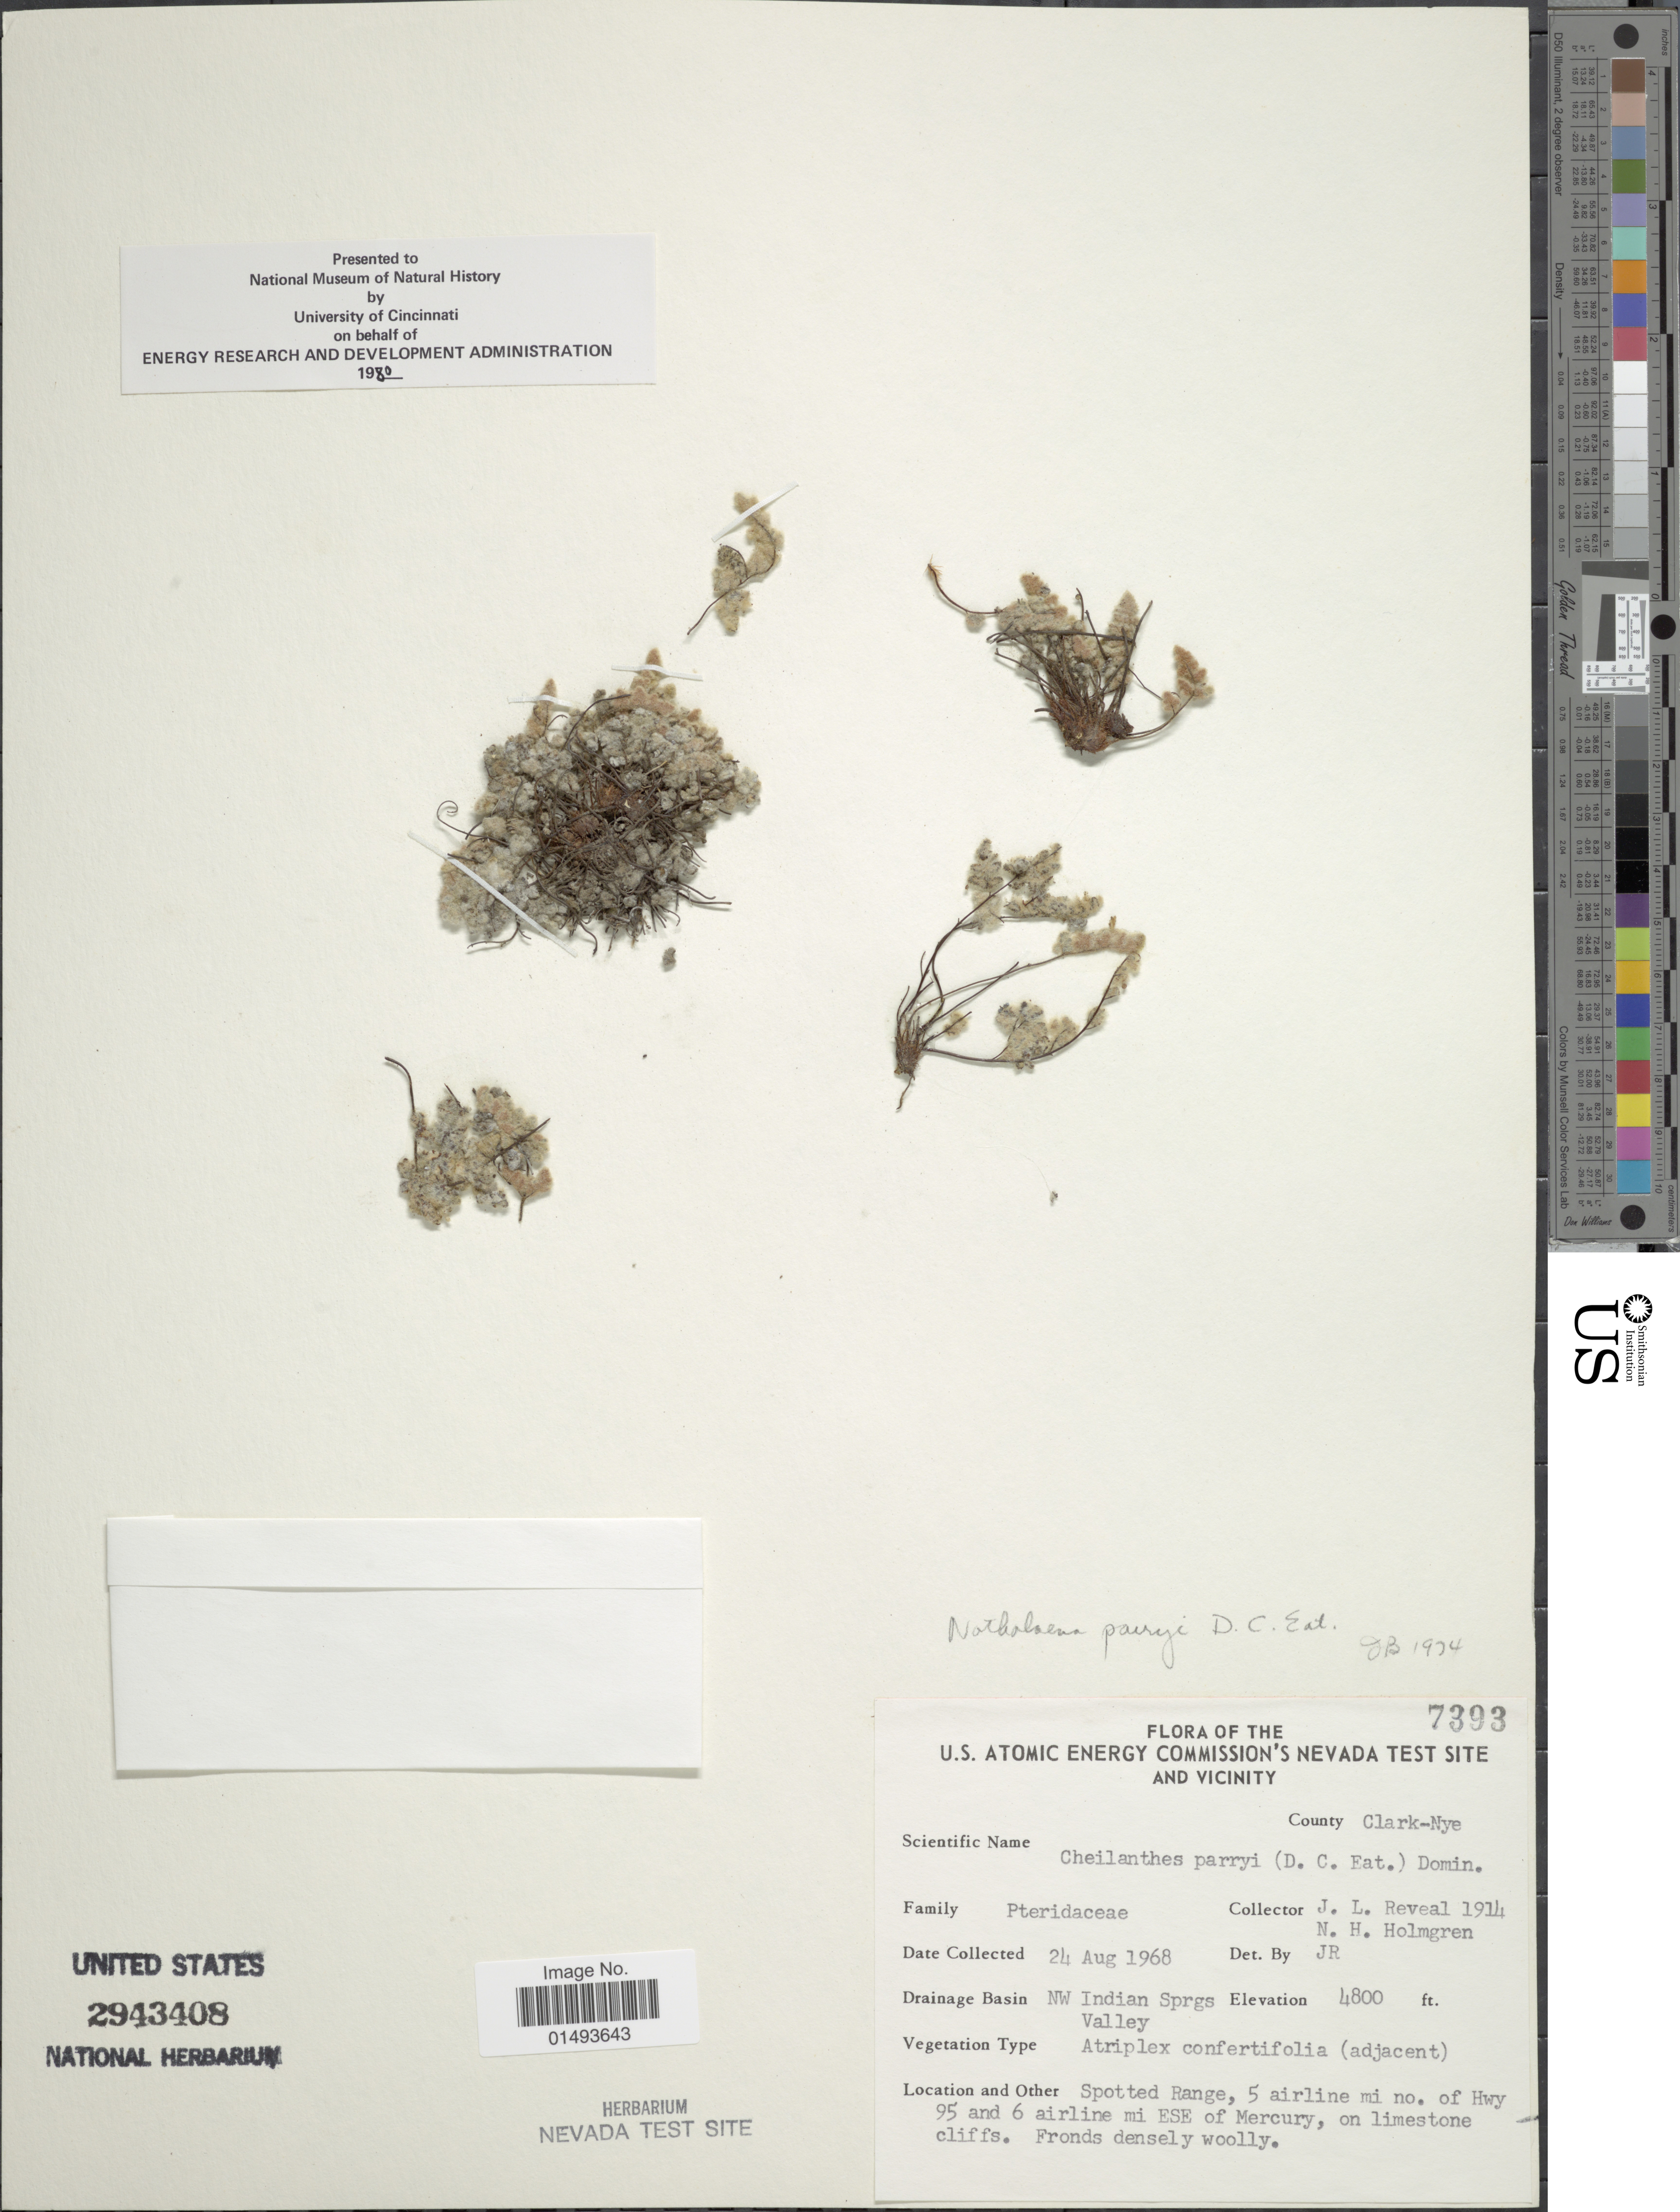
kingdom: Plantae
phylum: Tracheophyta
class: Polypodiopsida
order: Polypodiales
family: Pteridaceae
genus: Myriopteris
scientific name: Myriopteris parryi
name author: (D.C. Eaton) Grusz & Windham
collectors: J. L. Reveal & N. H. Holmgren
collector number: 7393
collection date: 1968-08-24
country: United States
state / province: Nevada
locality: Flora of the U.S. Atomic Energy Commission's Nevada Test Site and Vicinity, Nw Indian Sprgs Valley, Spotted range, 5 airline mi no. of Hwy 95 and 6 airline mi ESE of Mercury, on limestone cliffs. Fronds densely woolly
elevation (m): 1463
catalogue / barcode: US 2943408